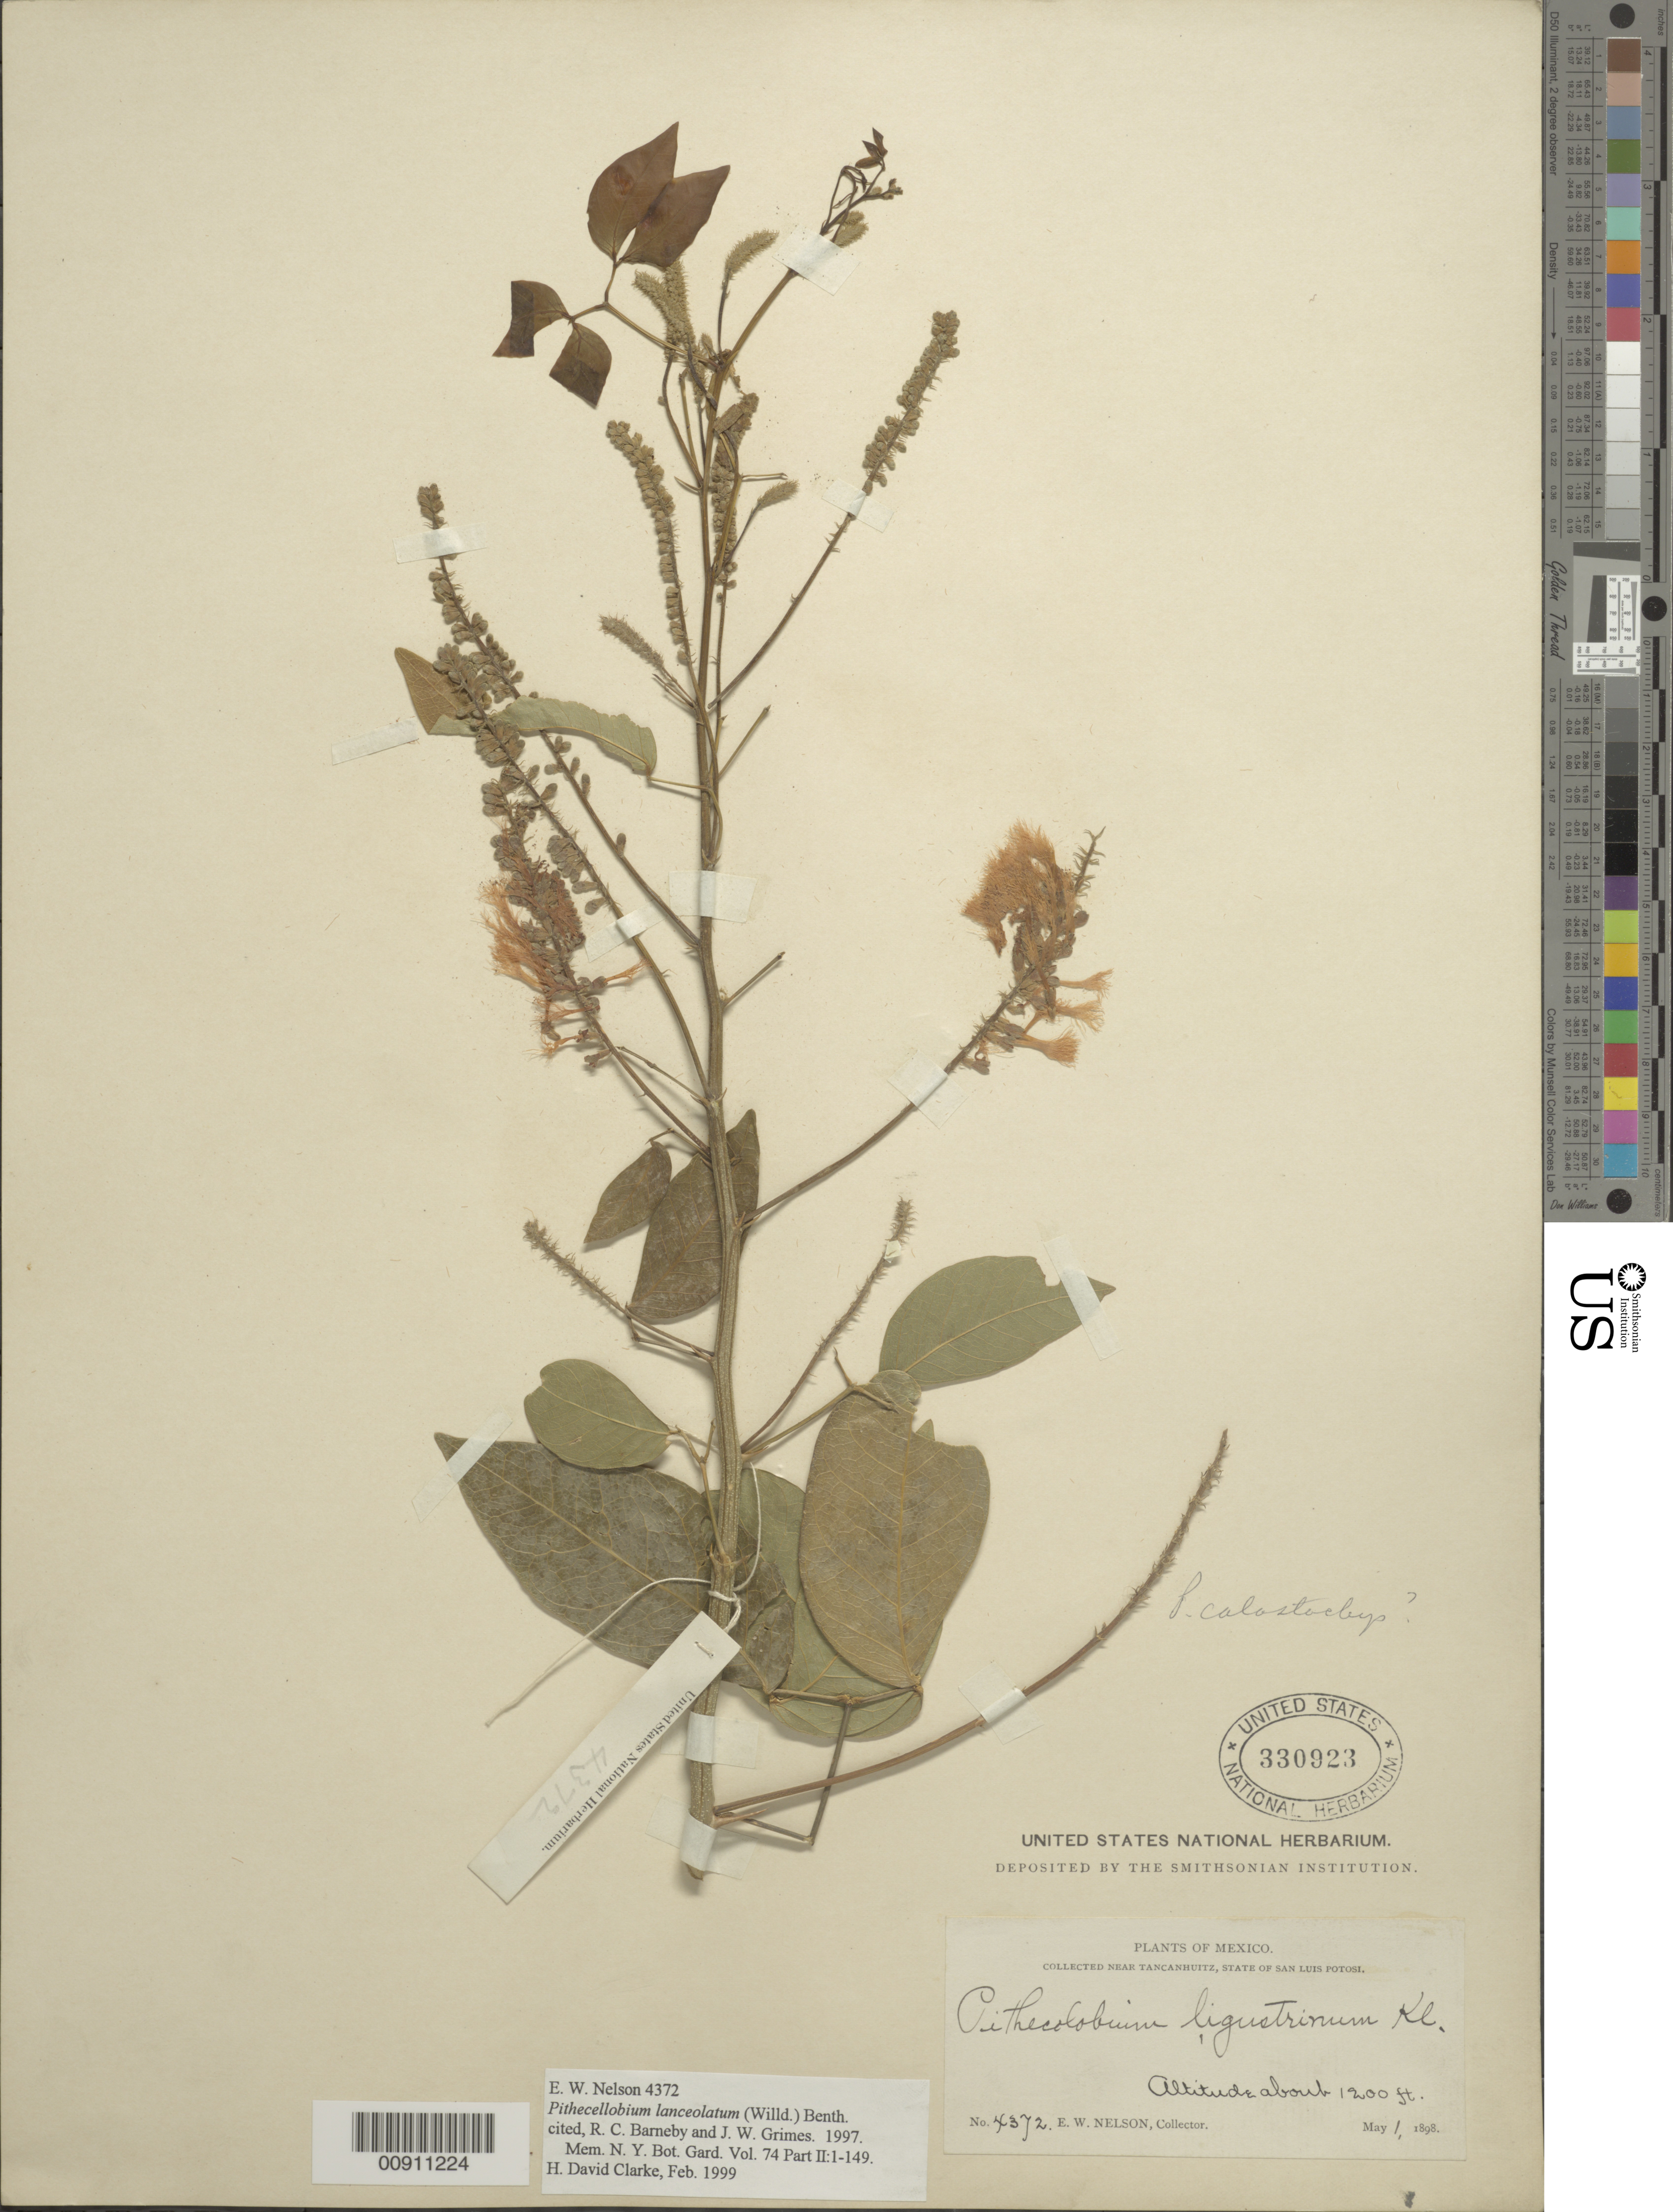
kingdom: Plantae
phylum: Tracheophyta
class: Magnoliopsida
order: Fabales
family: Fabaceae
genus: Pithecellobium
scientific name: Pithecellobium lanceolatum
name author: (Humb. & Bonpl. ex Willd.) Benth.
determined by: Clarke, H. D., University of North Carolina (Asheville)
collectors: E. W. Nelson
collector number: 4372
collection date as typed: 01 May 1898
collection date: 1898-05-01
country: Mexico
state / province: San Luis Potosí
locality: Near Tancanhuitz, State of San Luis Potosí.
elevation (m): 366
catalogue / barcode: US 330923